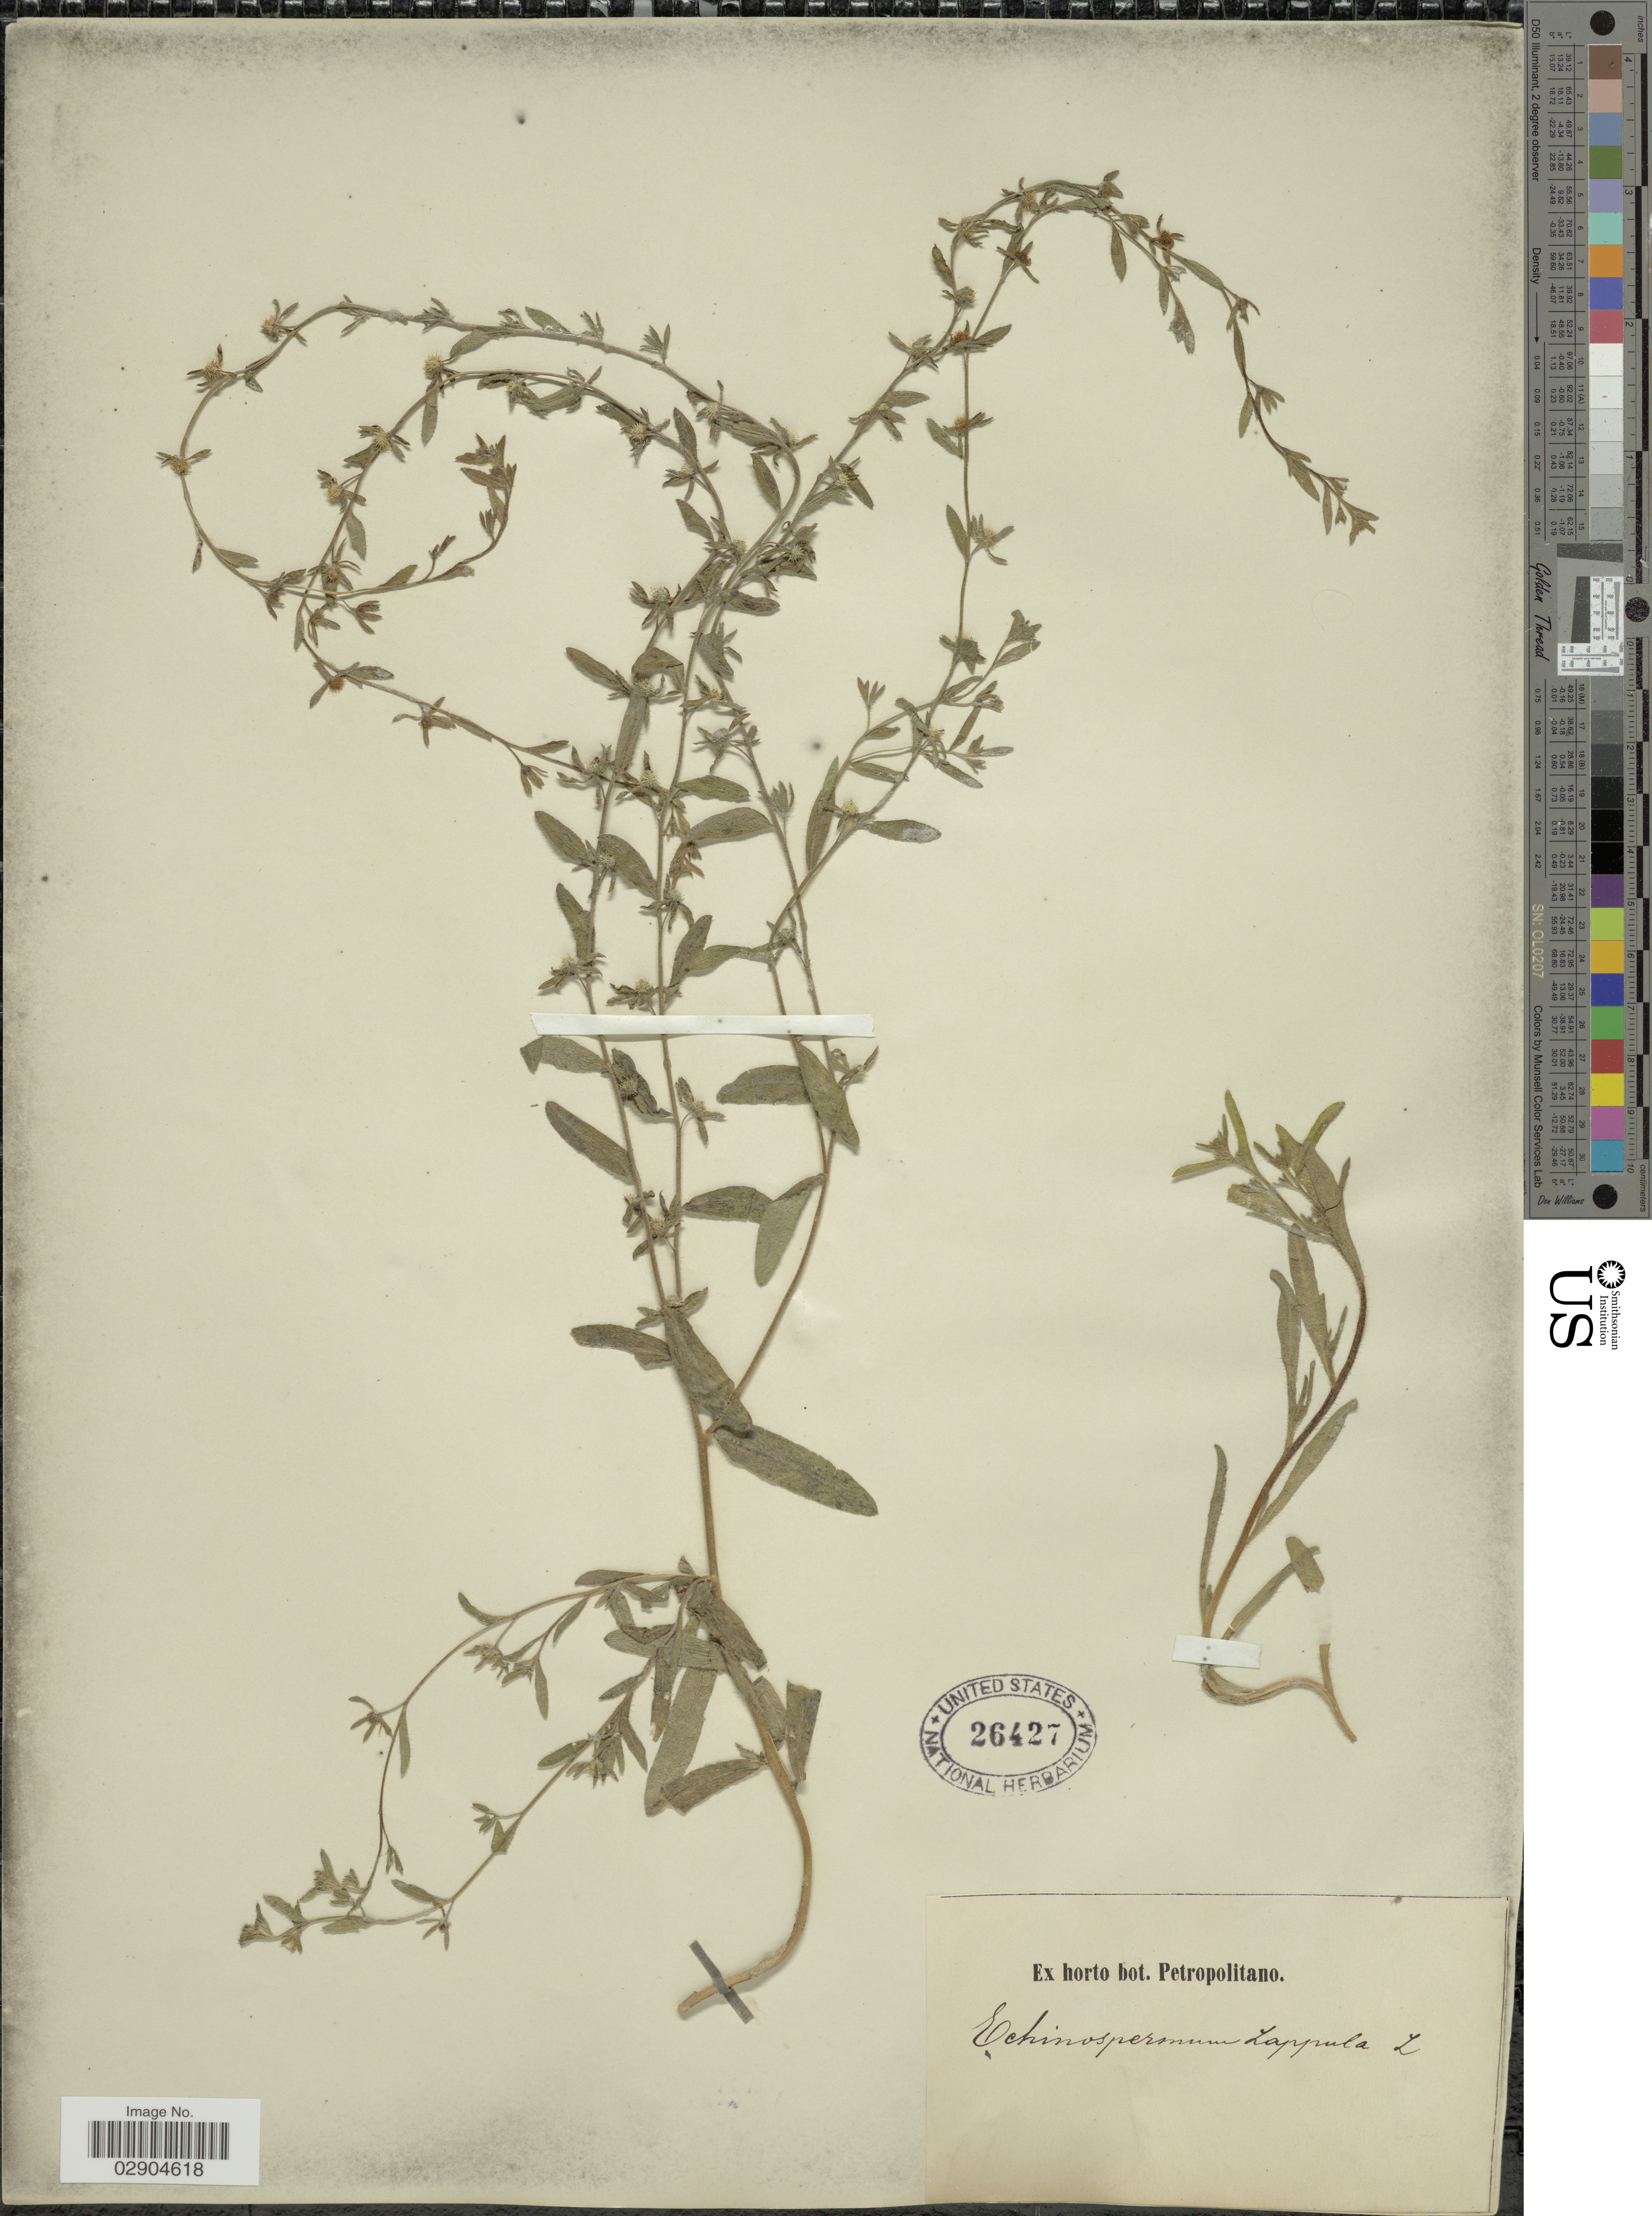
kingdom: Plantae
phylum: Tracheophyta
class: Magnoliopsida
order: Boraginales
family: Boraginaceae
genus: Lappula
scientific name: Lappula lappula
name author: H. Karst.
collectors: ex Horto Bot. Petropolitano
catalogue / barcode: US 26427